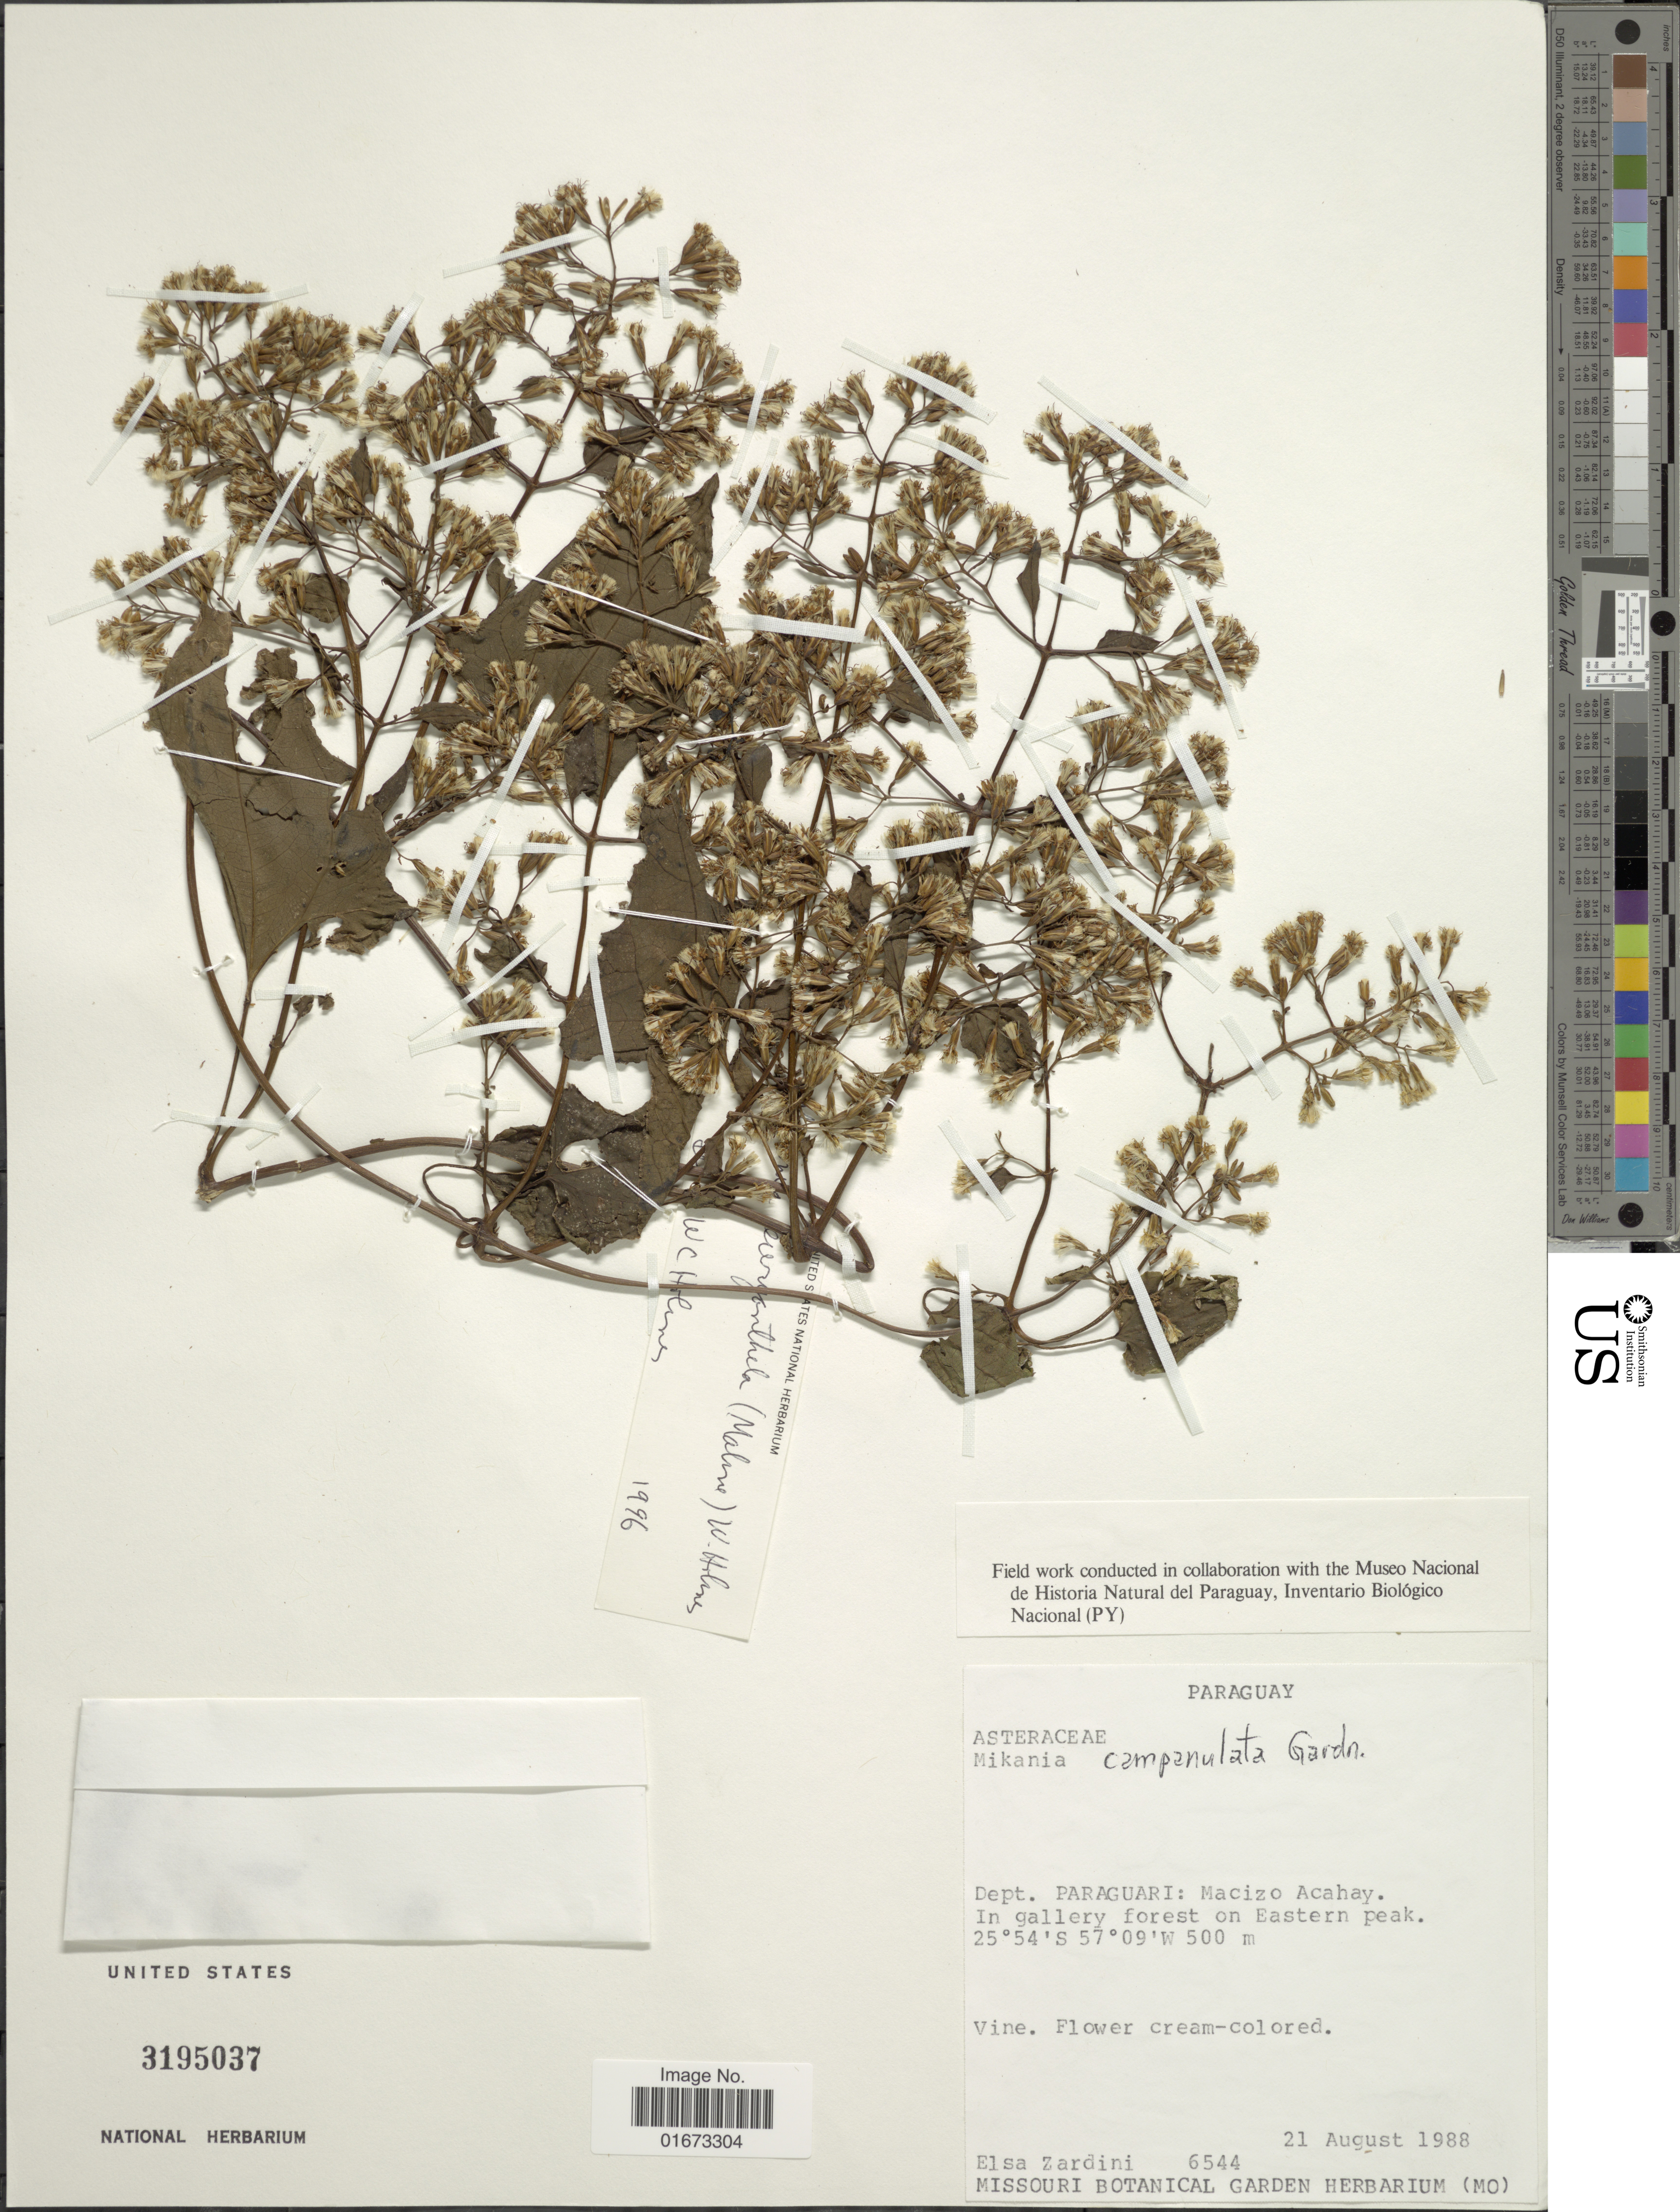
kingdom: Plantae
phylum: Tracheophyta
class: Magnoliopsida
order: Asterales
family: Asteraceae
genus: Mikania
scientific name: Mikania euryanthela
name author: (Malme) W.C. Holmes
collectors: E. M. Zardini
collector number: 6544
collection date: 1988-08-21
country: Paraguay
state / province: Paraguari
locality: Dept. Paraguari: Macizo Acahay. In gallery forest on Eastern peak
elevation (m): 500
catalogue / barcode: US 3195037